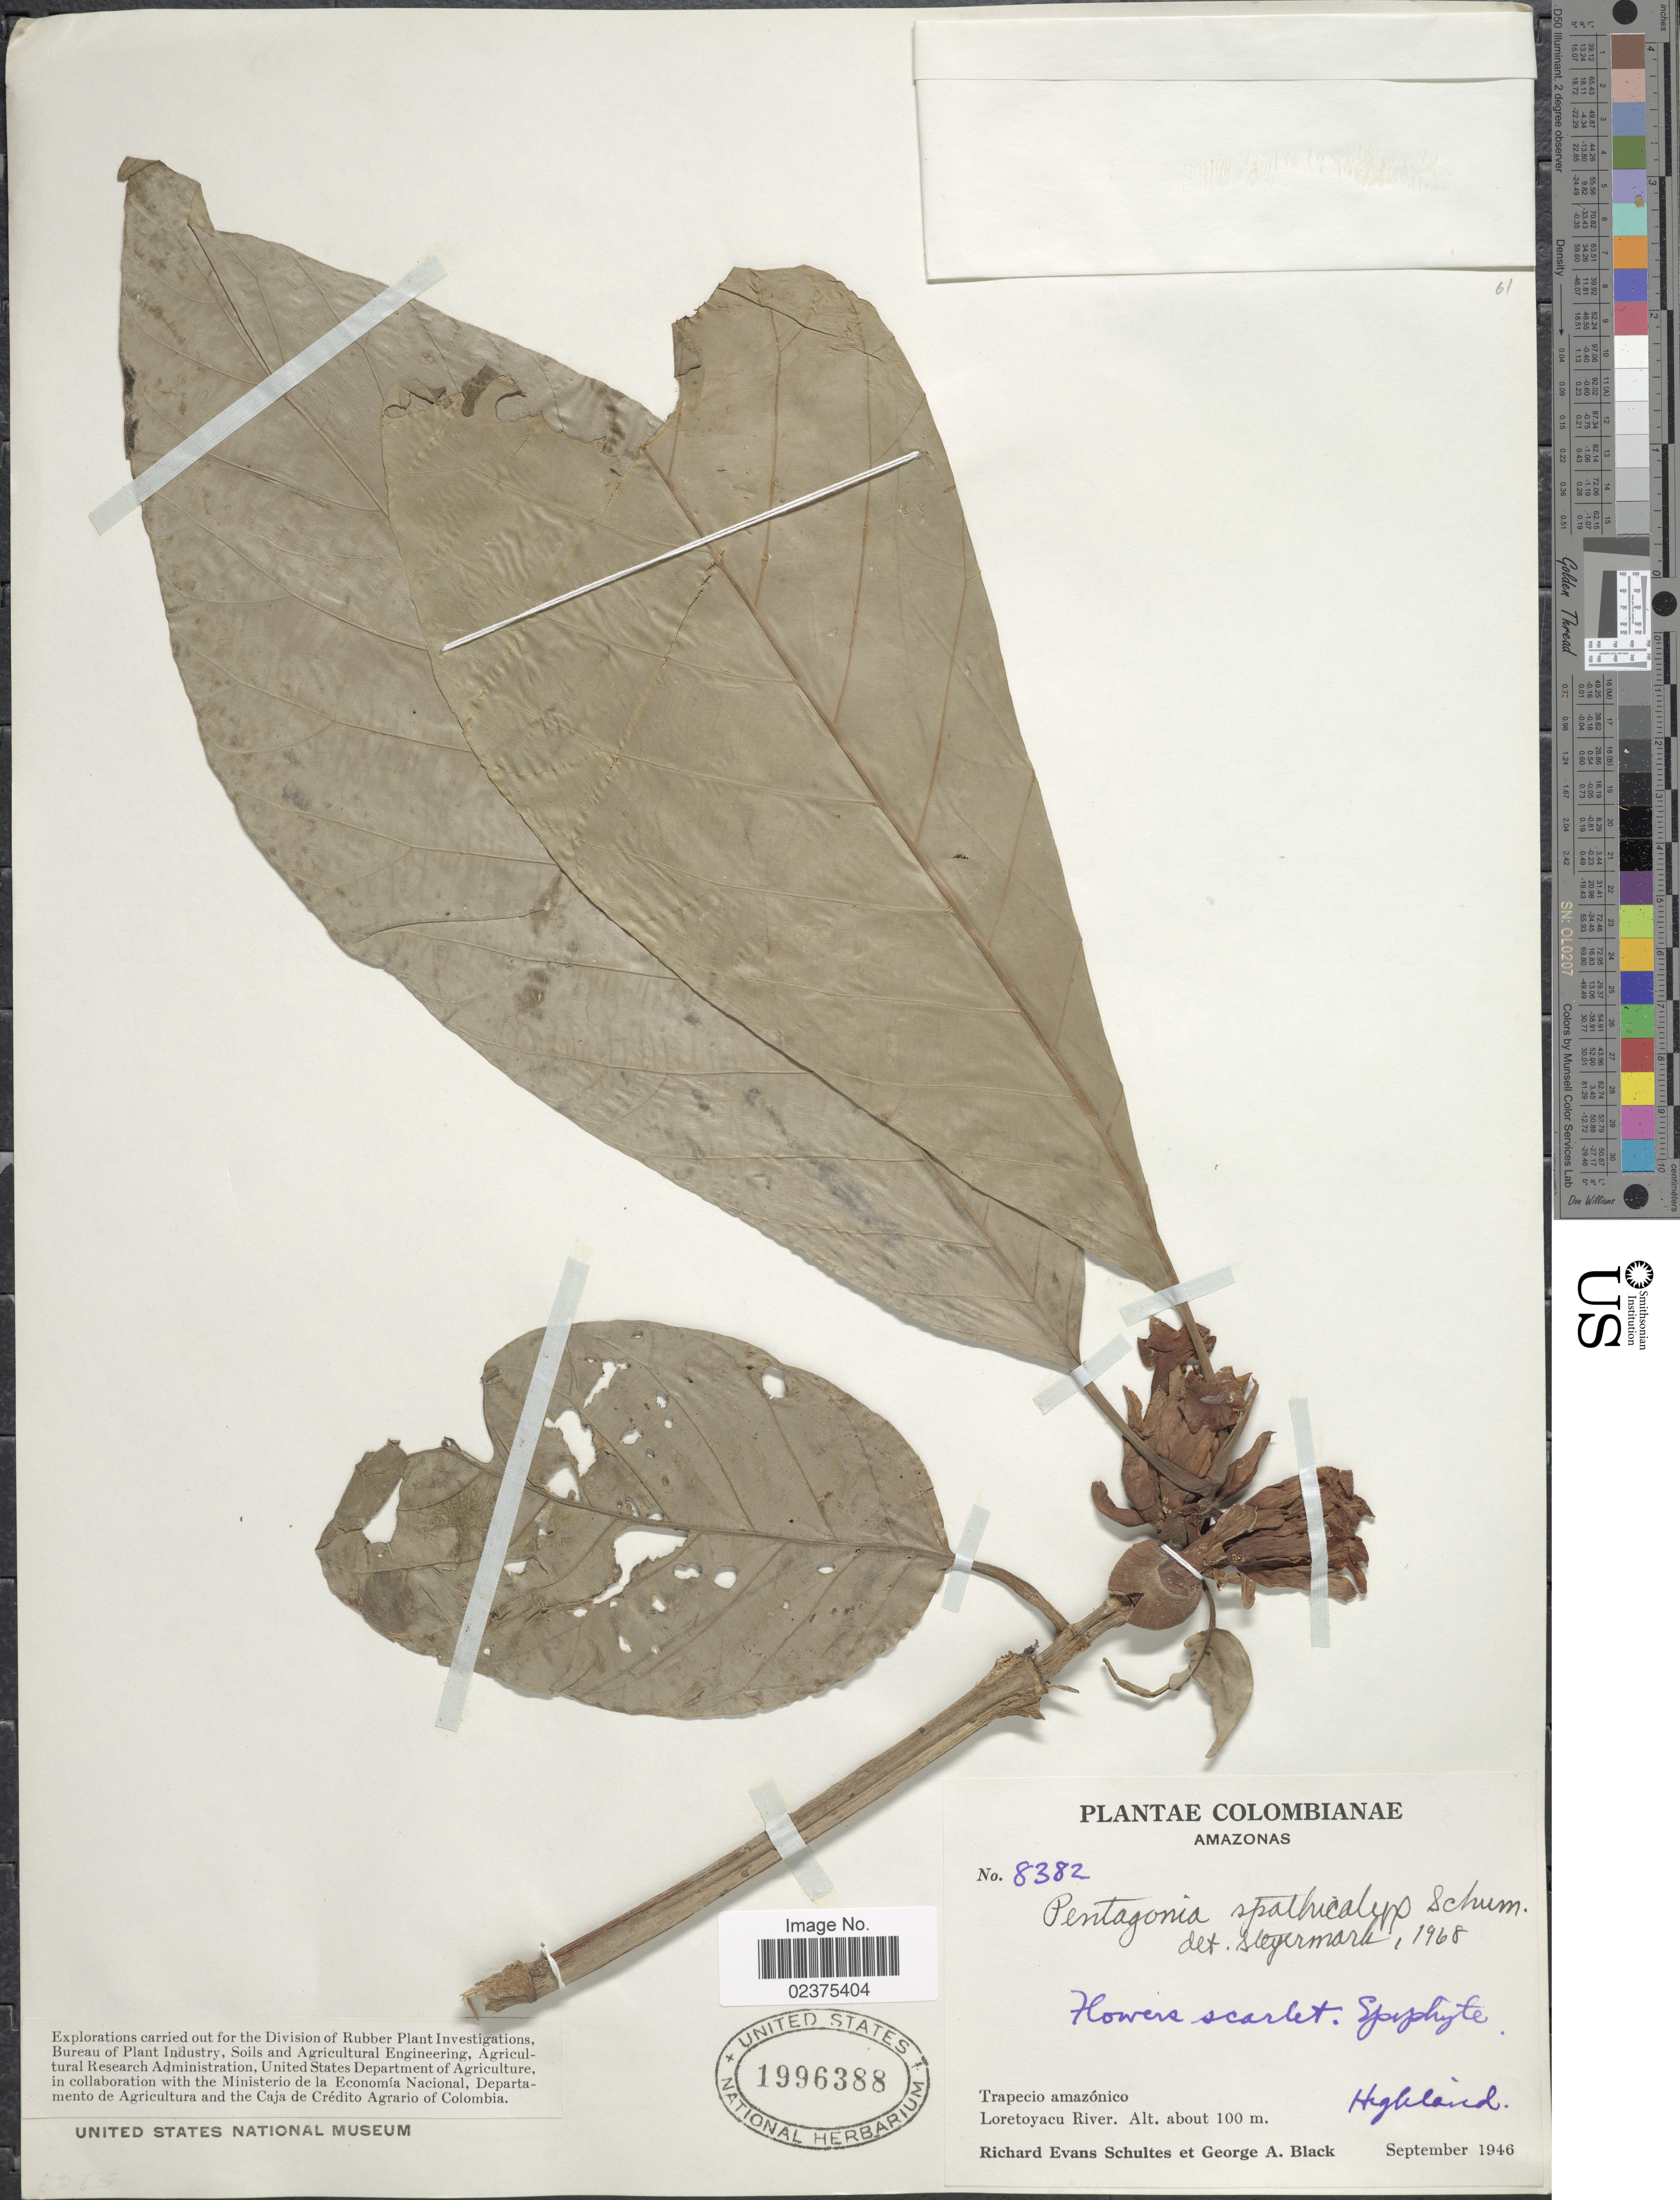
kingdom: Plantae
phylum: Tracheophyta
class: Magnoliopsida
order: Gentianales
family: Rubiaceae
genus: Pentagonia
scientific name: Pentagonia spathicalyx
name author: K. Schum.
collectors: R. E. Schultes & G. A. Black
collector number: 8382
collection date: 1946-09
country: Colombia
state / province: Amazônas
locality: Trapecio amazonico, Loretoyacu River, Amazonas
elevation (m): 100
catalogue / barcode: US 1996388